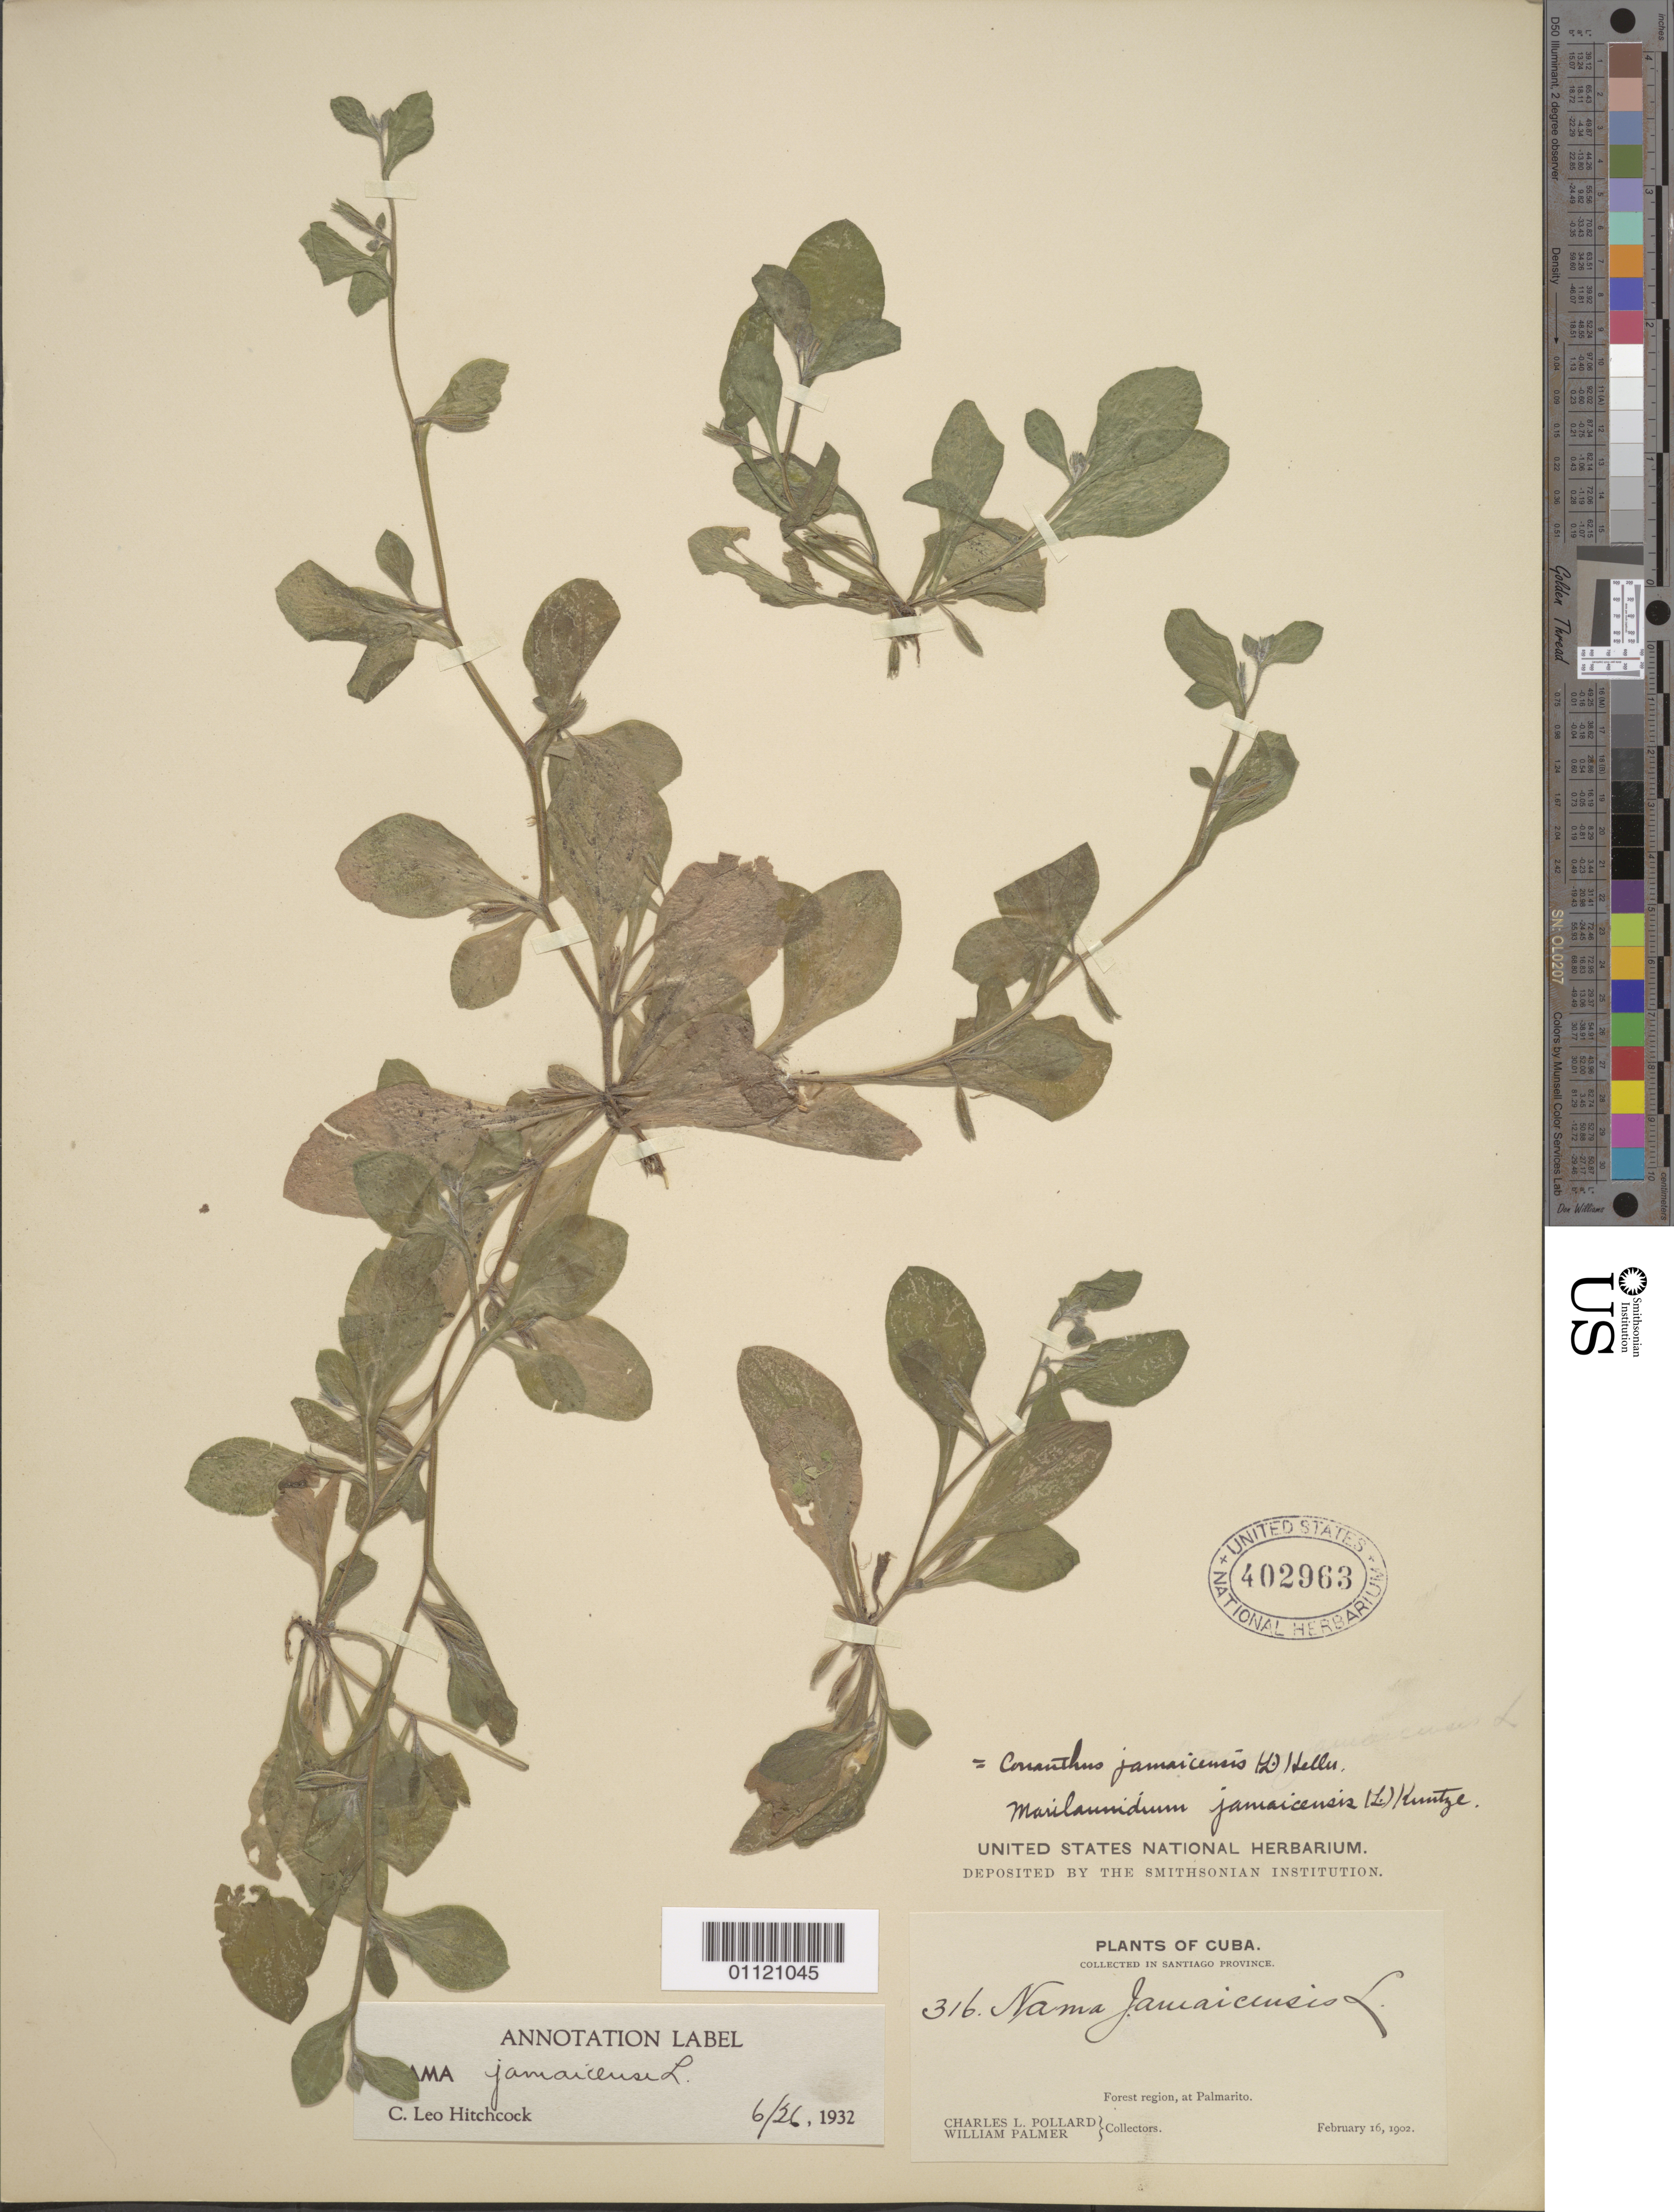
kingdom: Plantae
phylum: Tracheophyta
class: Magnoliopsida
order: Boraginales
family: Namaceae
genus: Nama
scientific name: Nama jamaicensis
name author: L.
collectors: C. L. Pollard & W. Palmer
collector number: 316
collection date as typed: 16 Feb 1902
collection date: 1902-02-16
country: Cuba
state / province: Granma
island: Cuba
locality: Forest region, at Palmarito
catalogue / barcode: US 402963